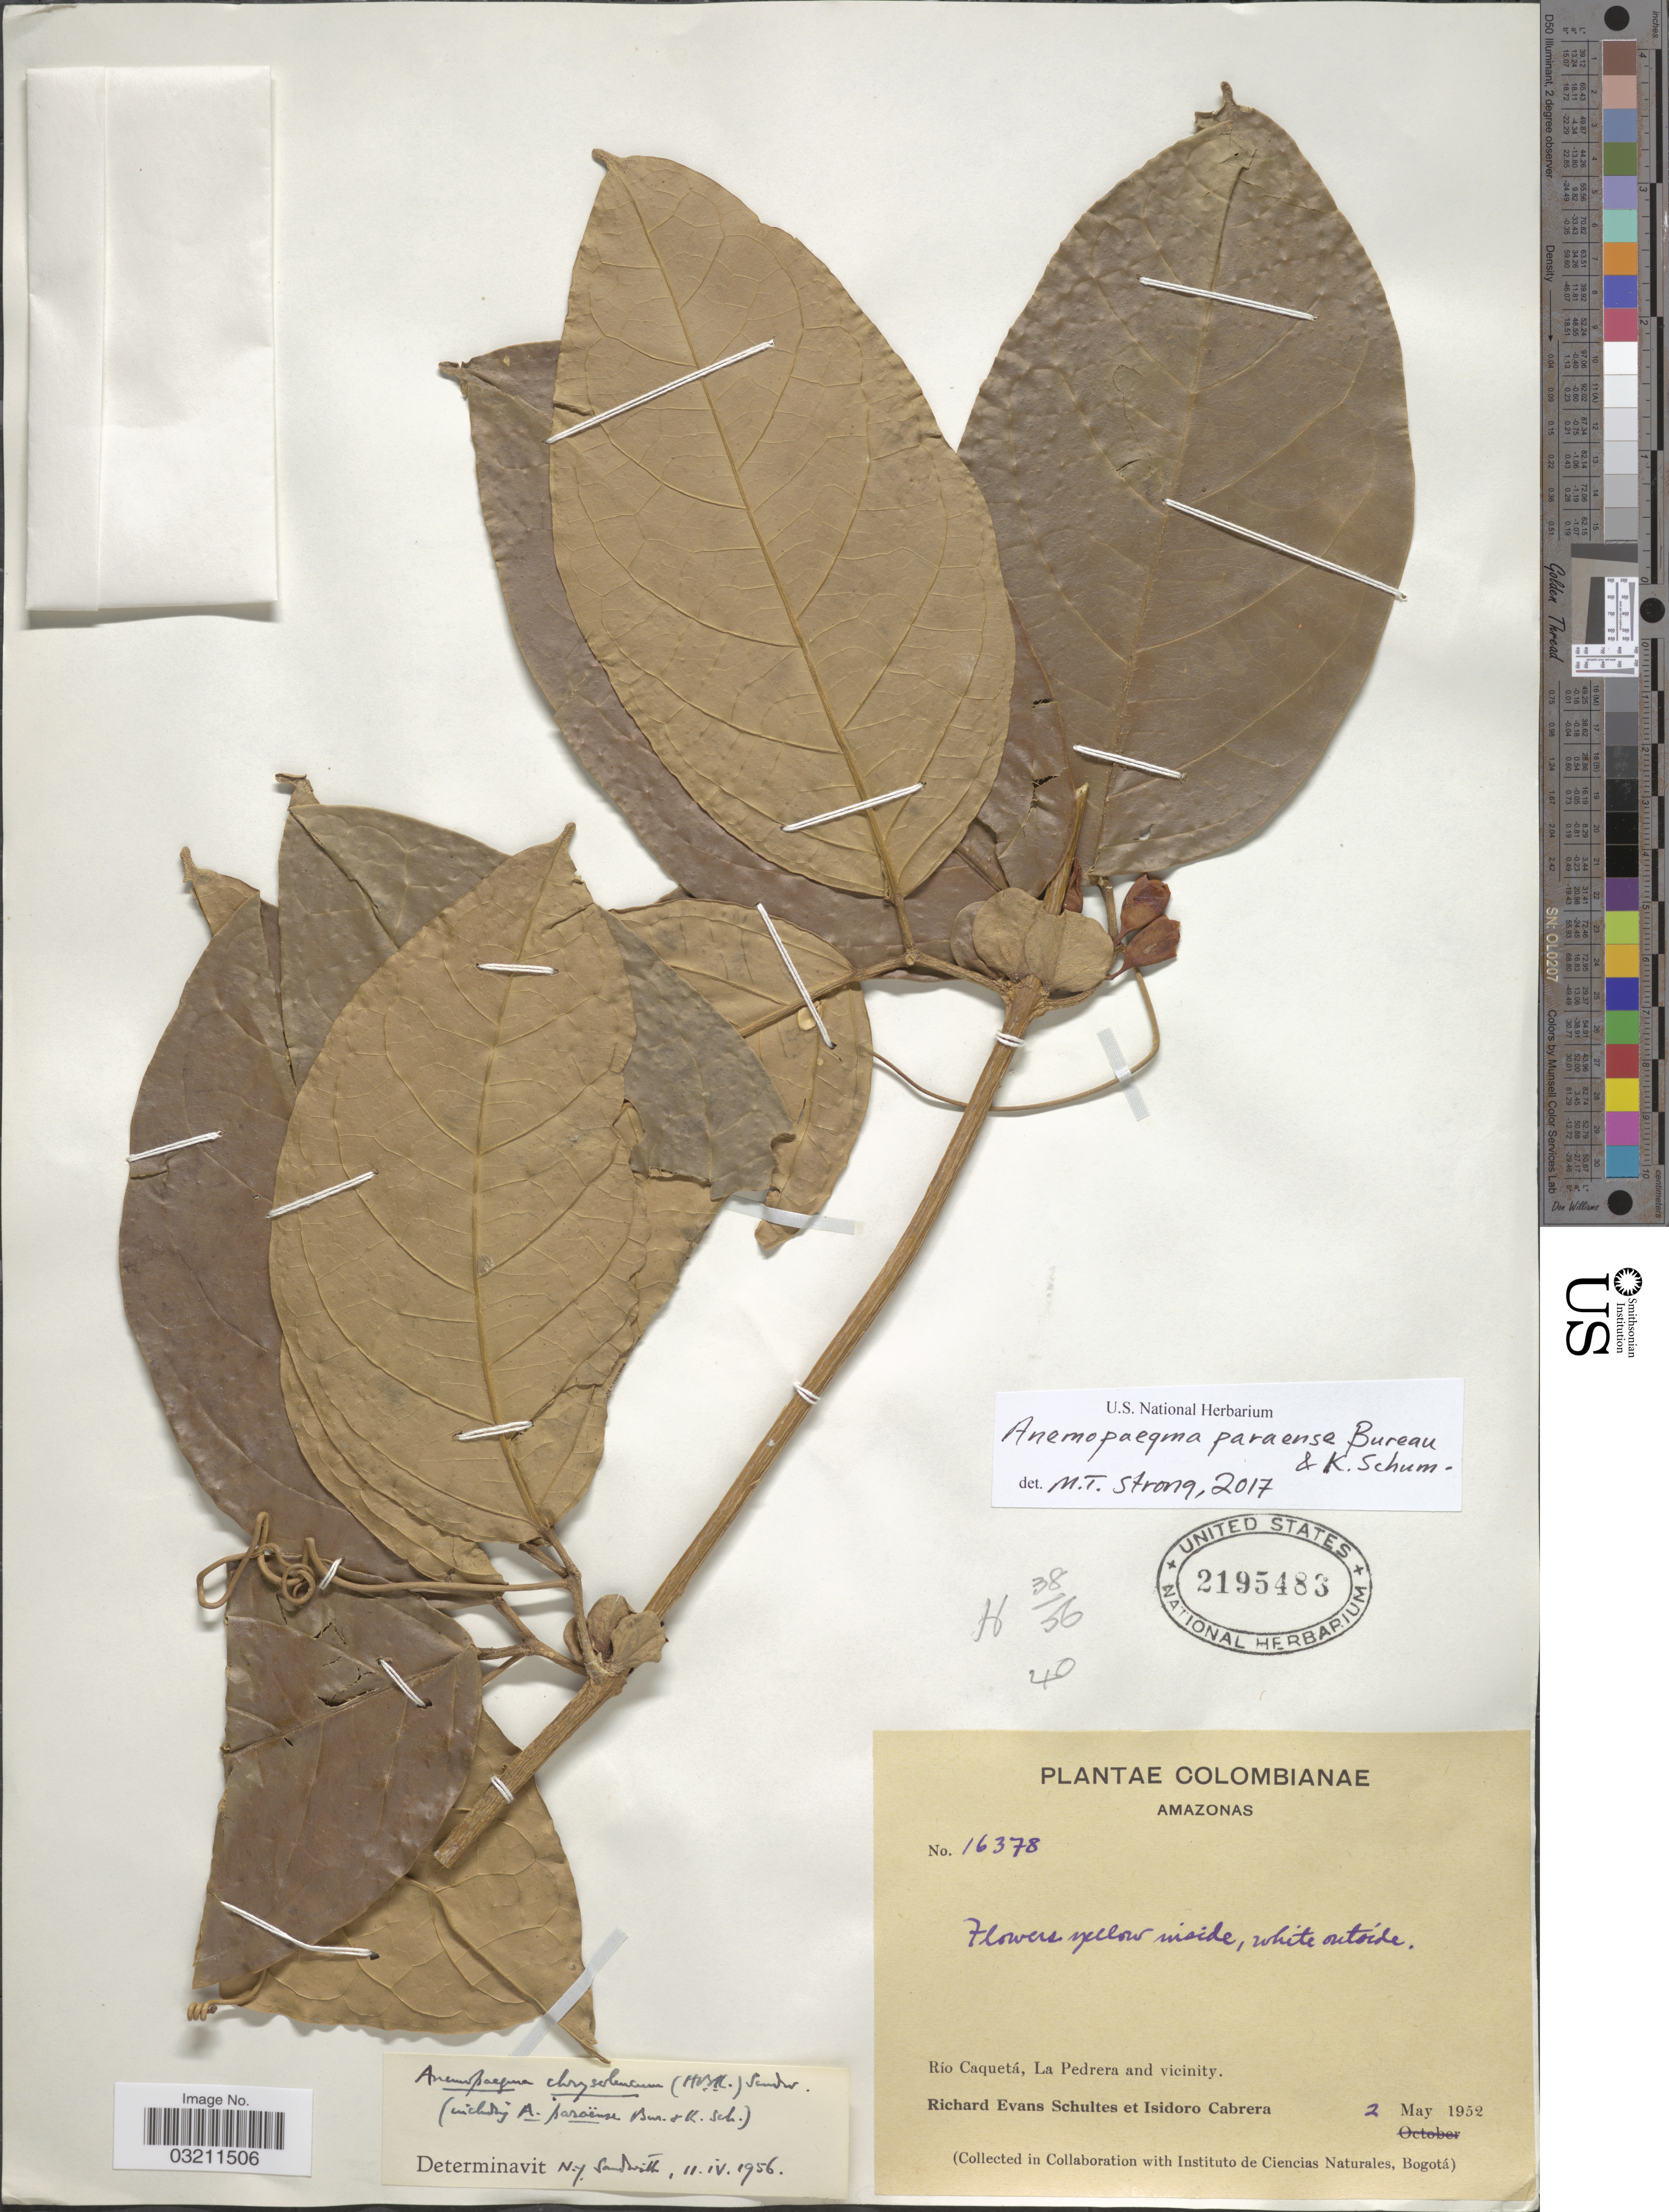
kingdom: Plantae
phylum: Tracheophyta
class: Magnoliopsida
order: Lamiales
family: Bignoniaceae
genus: Anemopaegma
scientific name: Anemopaegma paraense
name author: Bureau & K. Schum.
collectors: R. E. Schultes & I. Cabrera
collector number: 16378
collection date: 1952-05-02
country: Colombia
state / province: Amazônas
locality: Río Caquetá, La Pedrera and vicinity.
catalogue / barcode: US 2195483